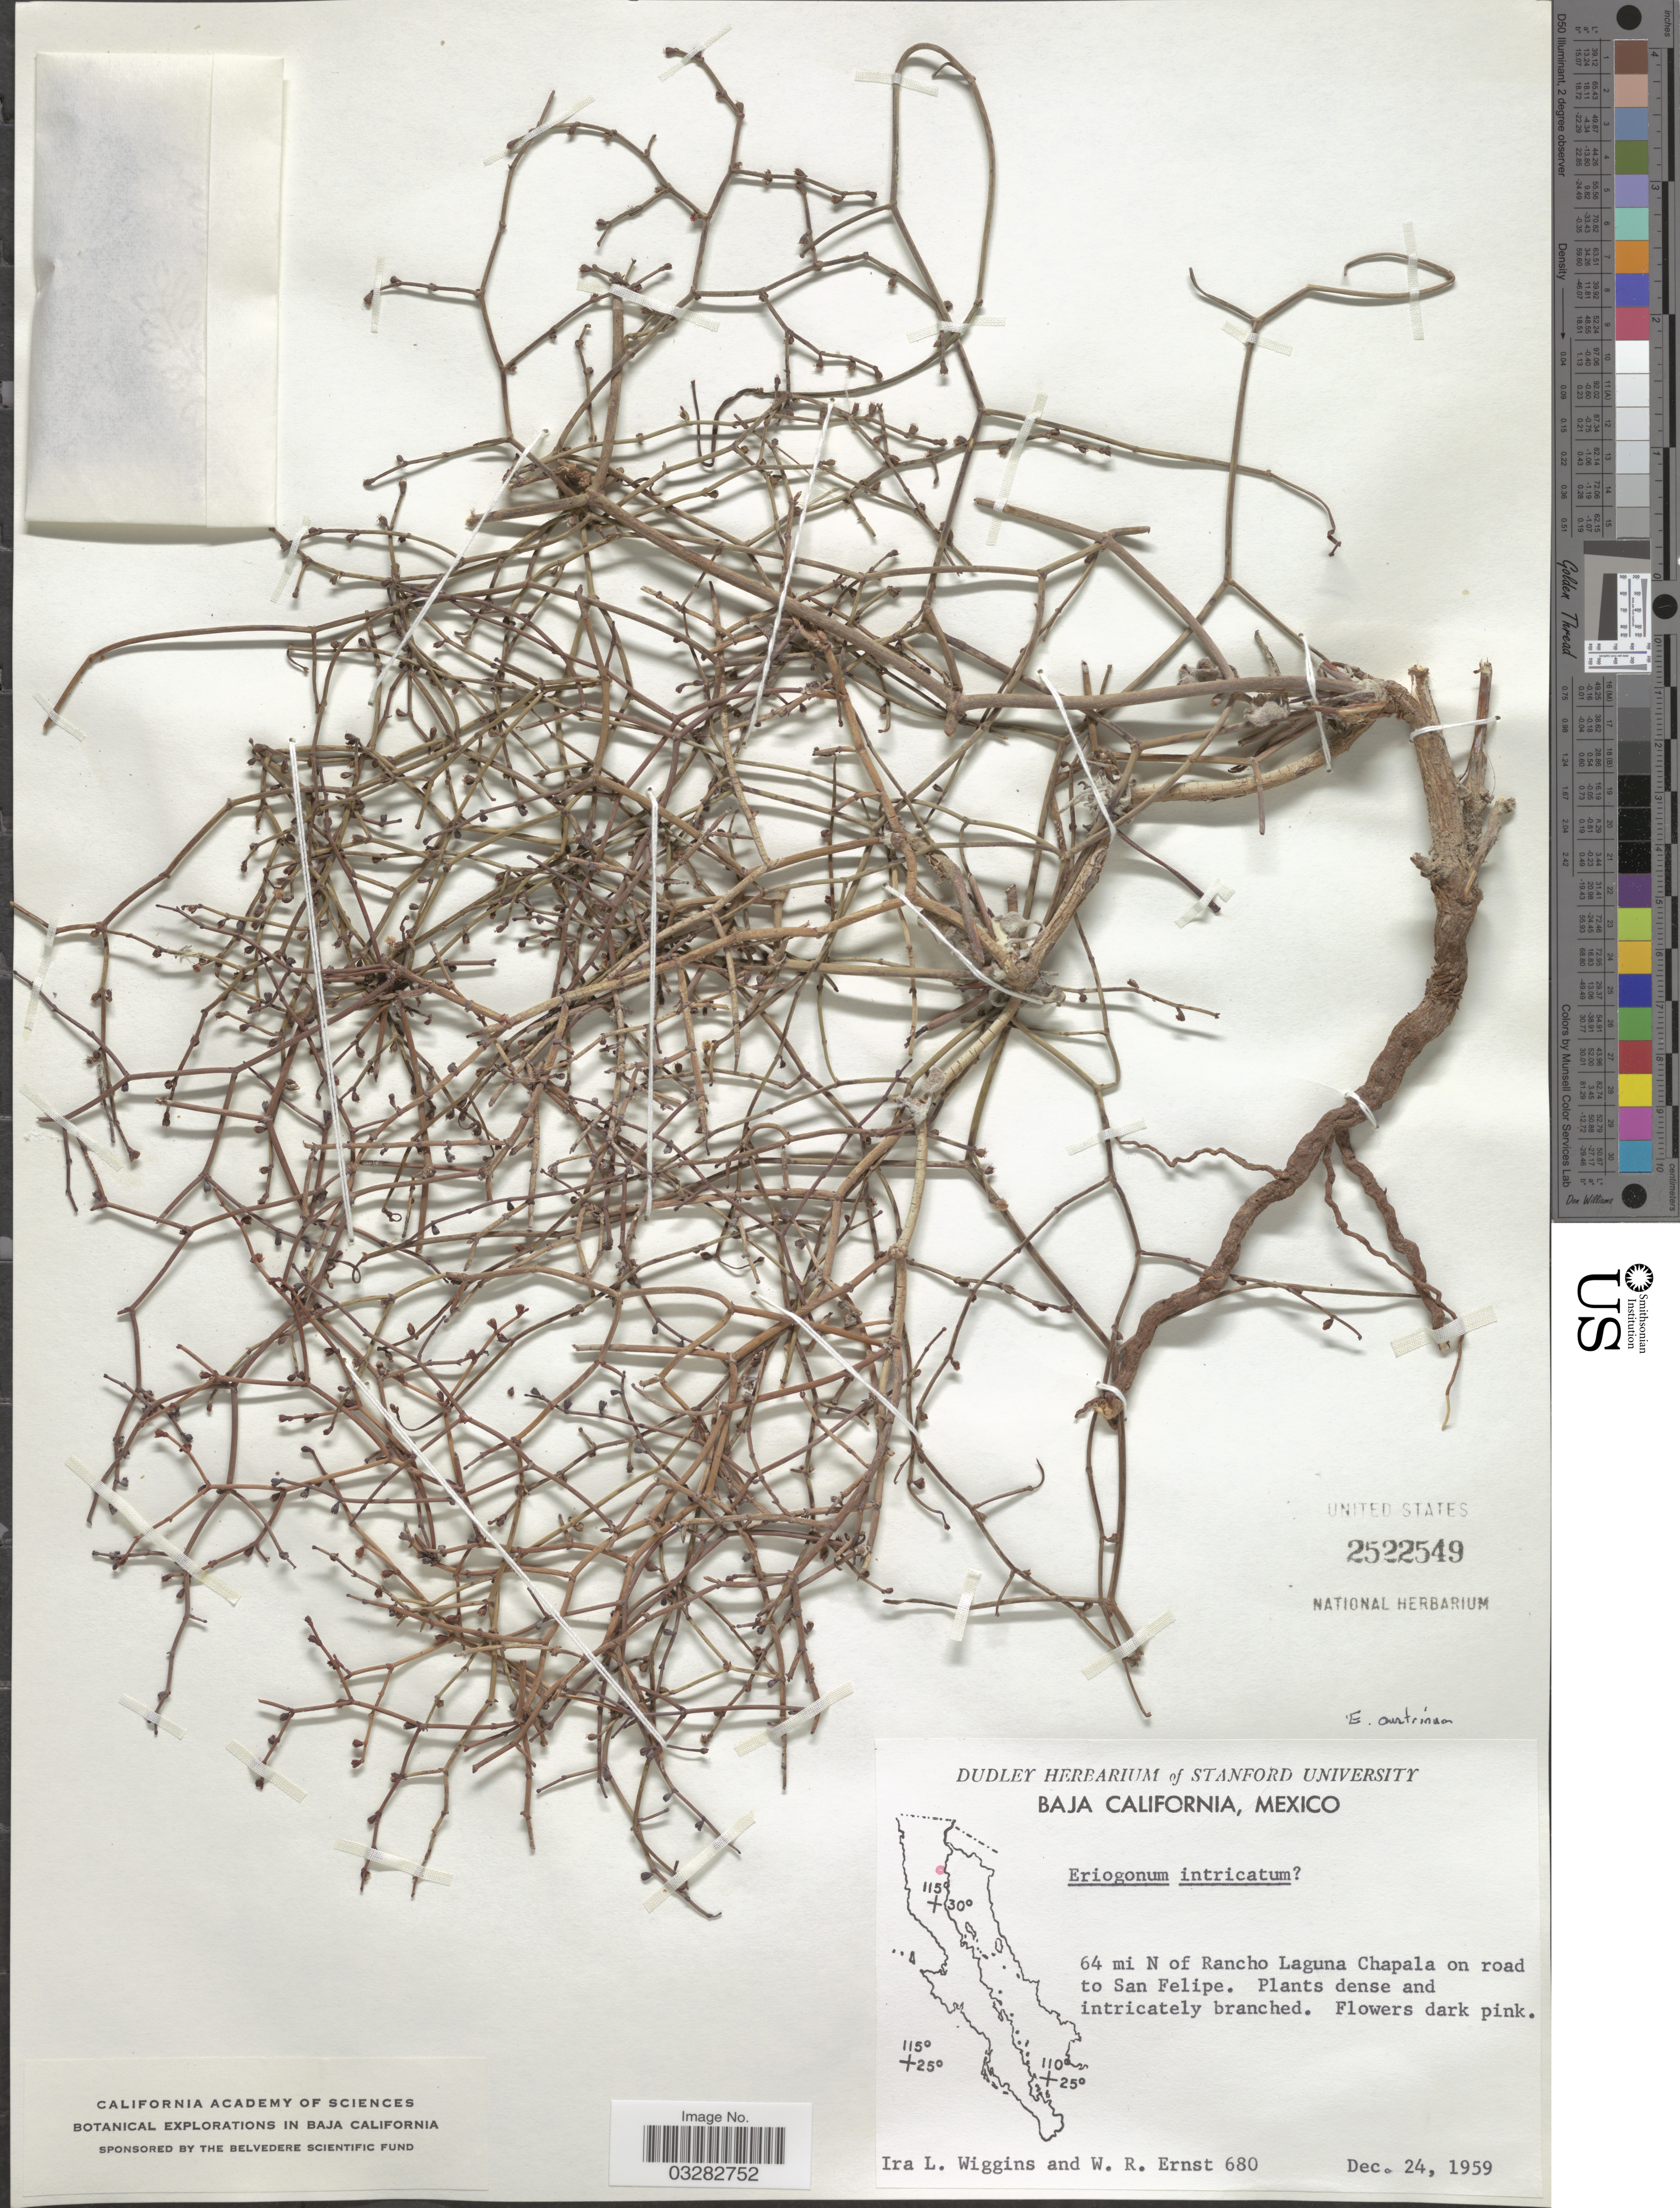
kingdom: Plantae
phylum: Tracheophyta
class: Magnoliopsida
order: Caryophyllales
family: Polygonaceae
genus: Eriogonum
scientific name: Eriogonum moranii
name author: Reveal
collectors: I. L. Wiggins & W. R. Ernst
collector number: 680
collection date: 1959-12-24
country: Mexico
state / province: Baja California Norte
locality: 64 mi N of Rancho Laguna Chapala on road to San Felipe.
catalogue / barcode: US 2522549